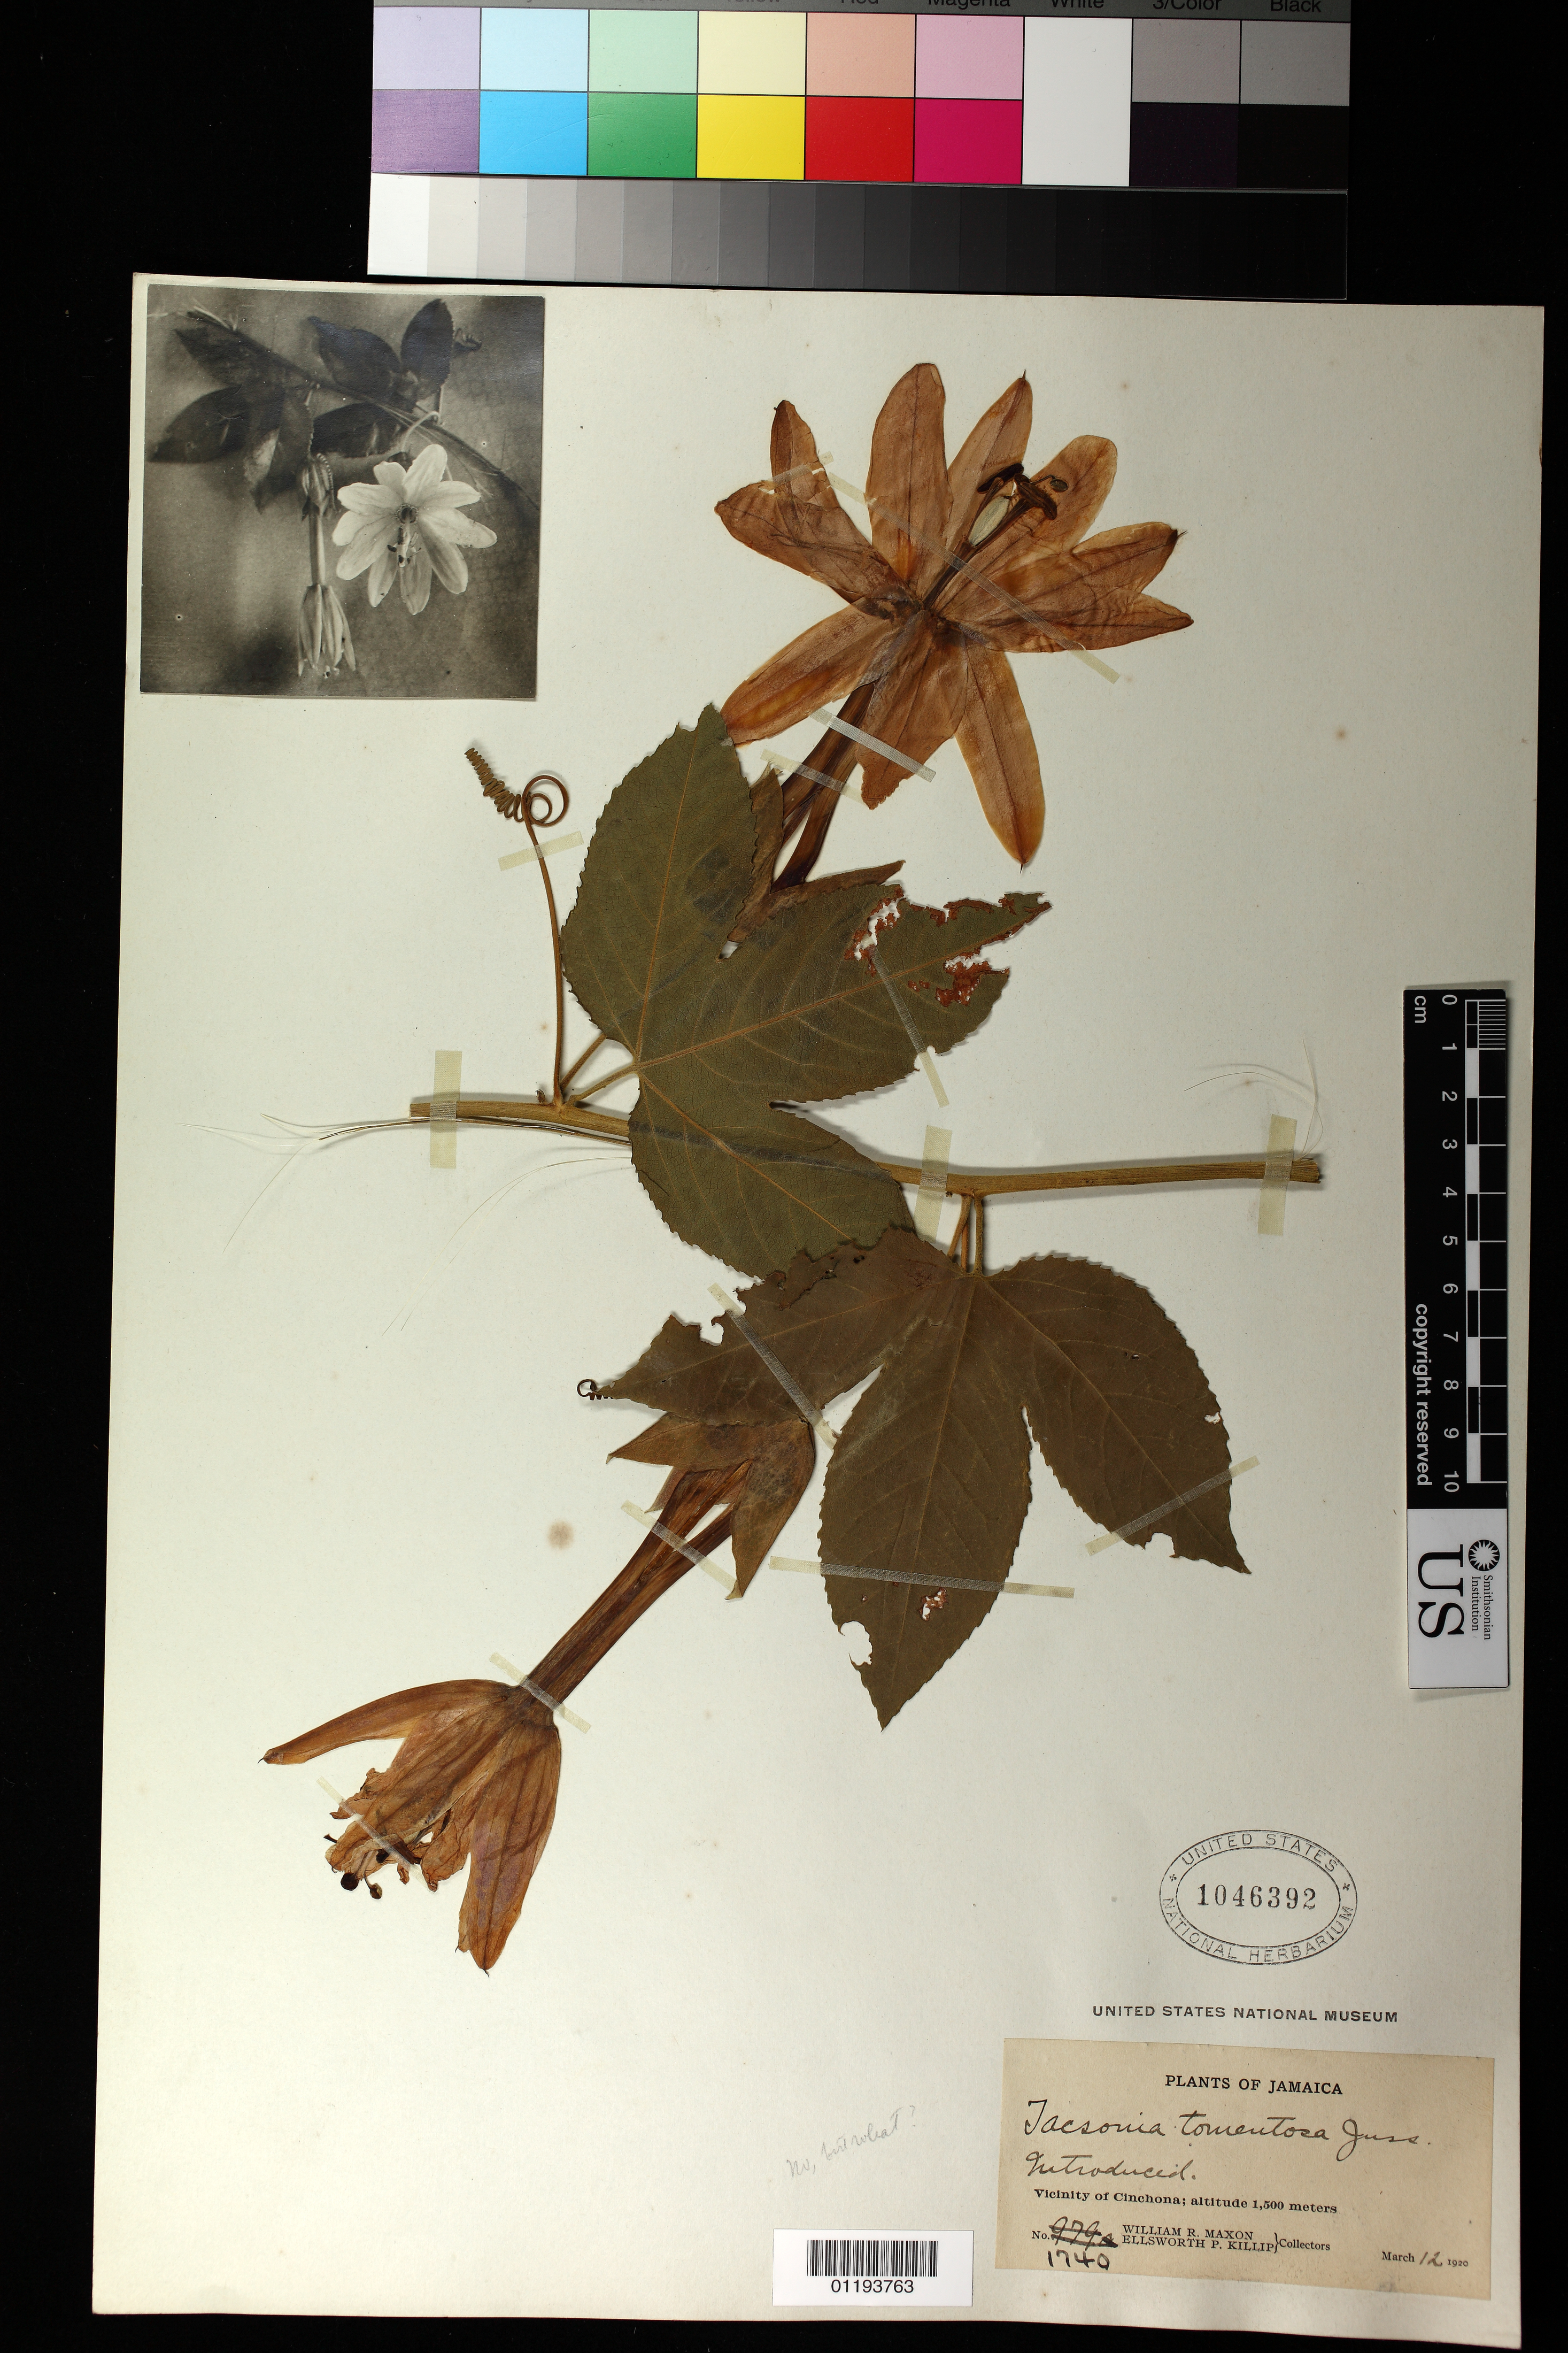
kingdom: Plantae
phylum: Tracheophyta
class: Magnoliopsida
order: Malpighiales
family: Passifloraceae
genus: Passiflora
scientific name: Passiflora mollissima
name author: (Kunth) L.H. Bailey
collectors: W. R. Maxon & E. P. Killip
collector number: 1740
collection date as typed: Mar 12 1920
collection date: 1920-03-12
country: Jamaica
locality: Vicinity of Cinchona. Introduced.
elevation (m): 1500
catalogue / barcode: US 1046392